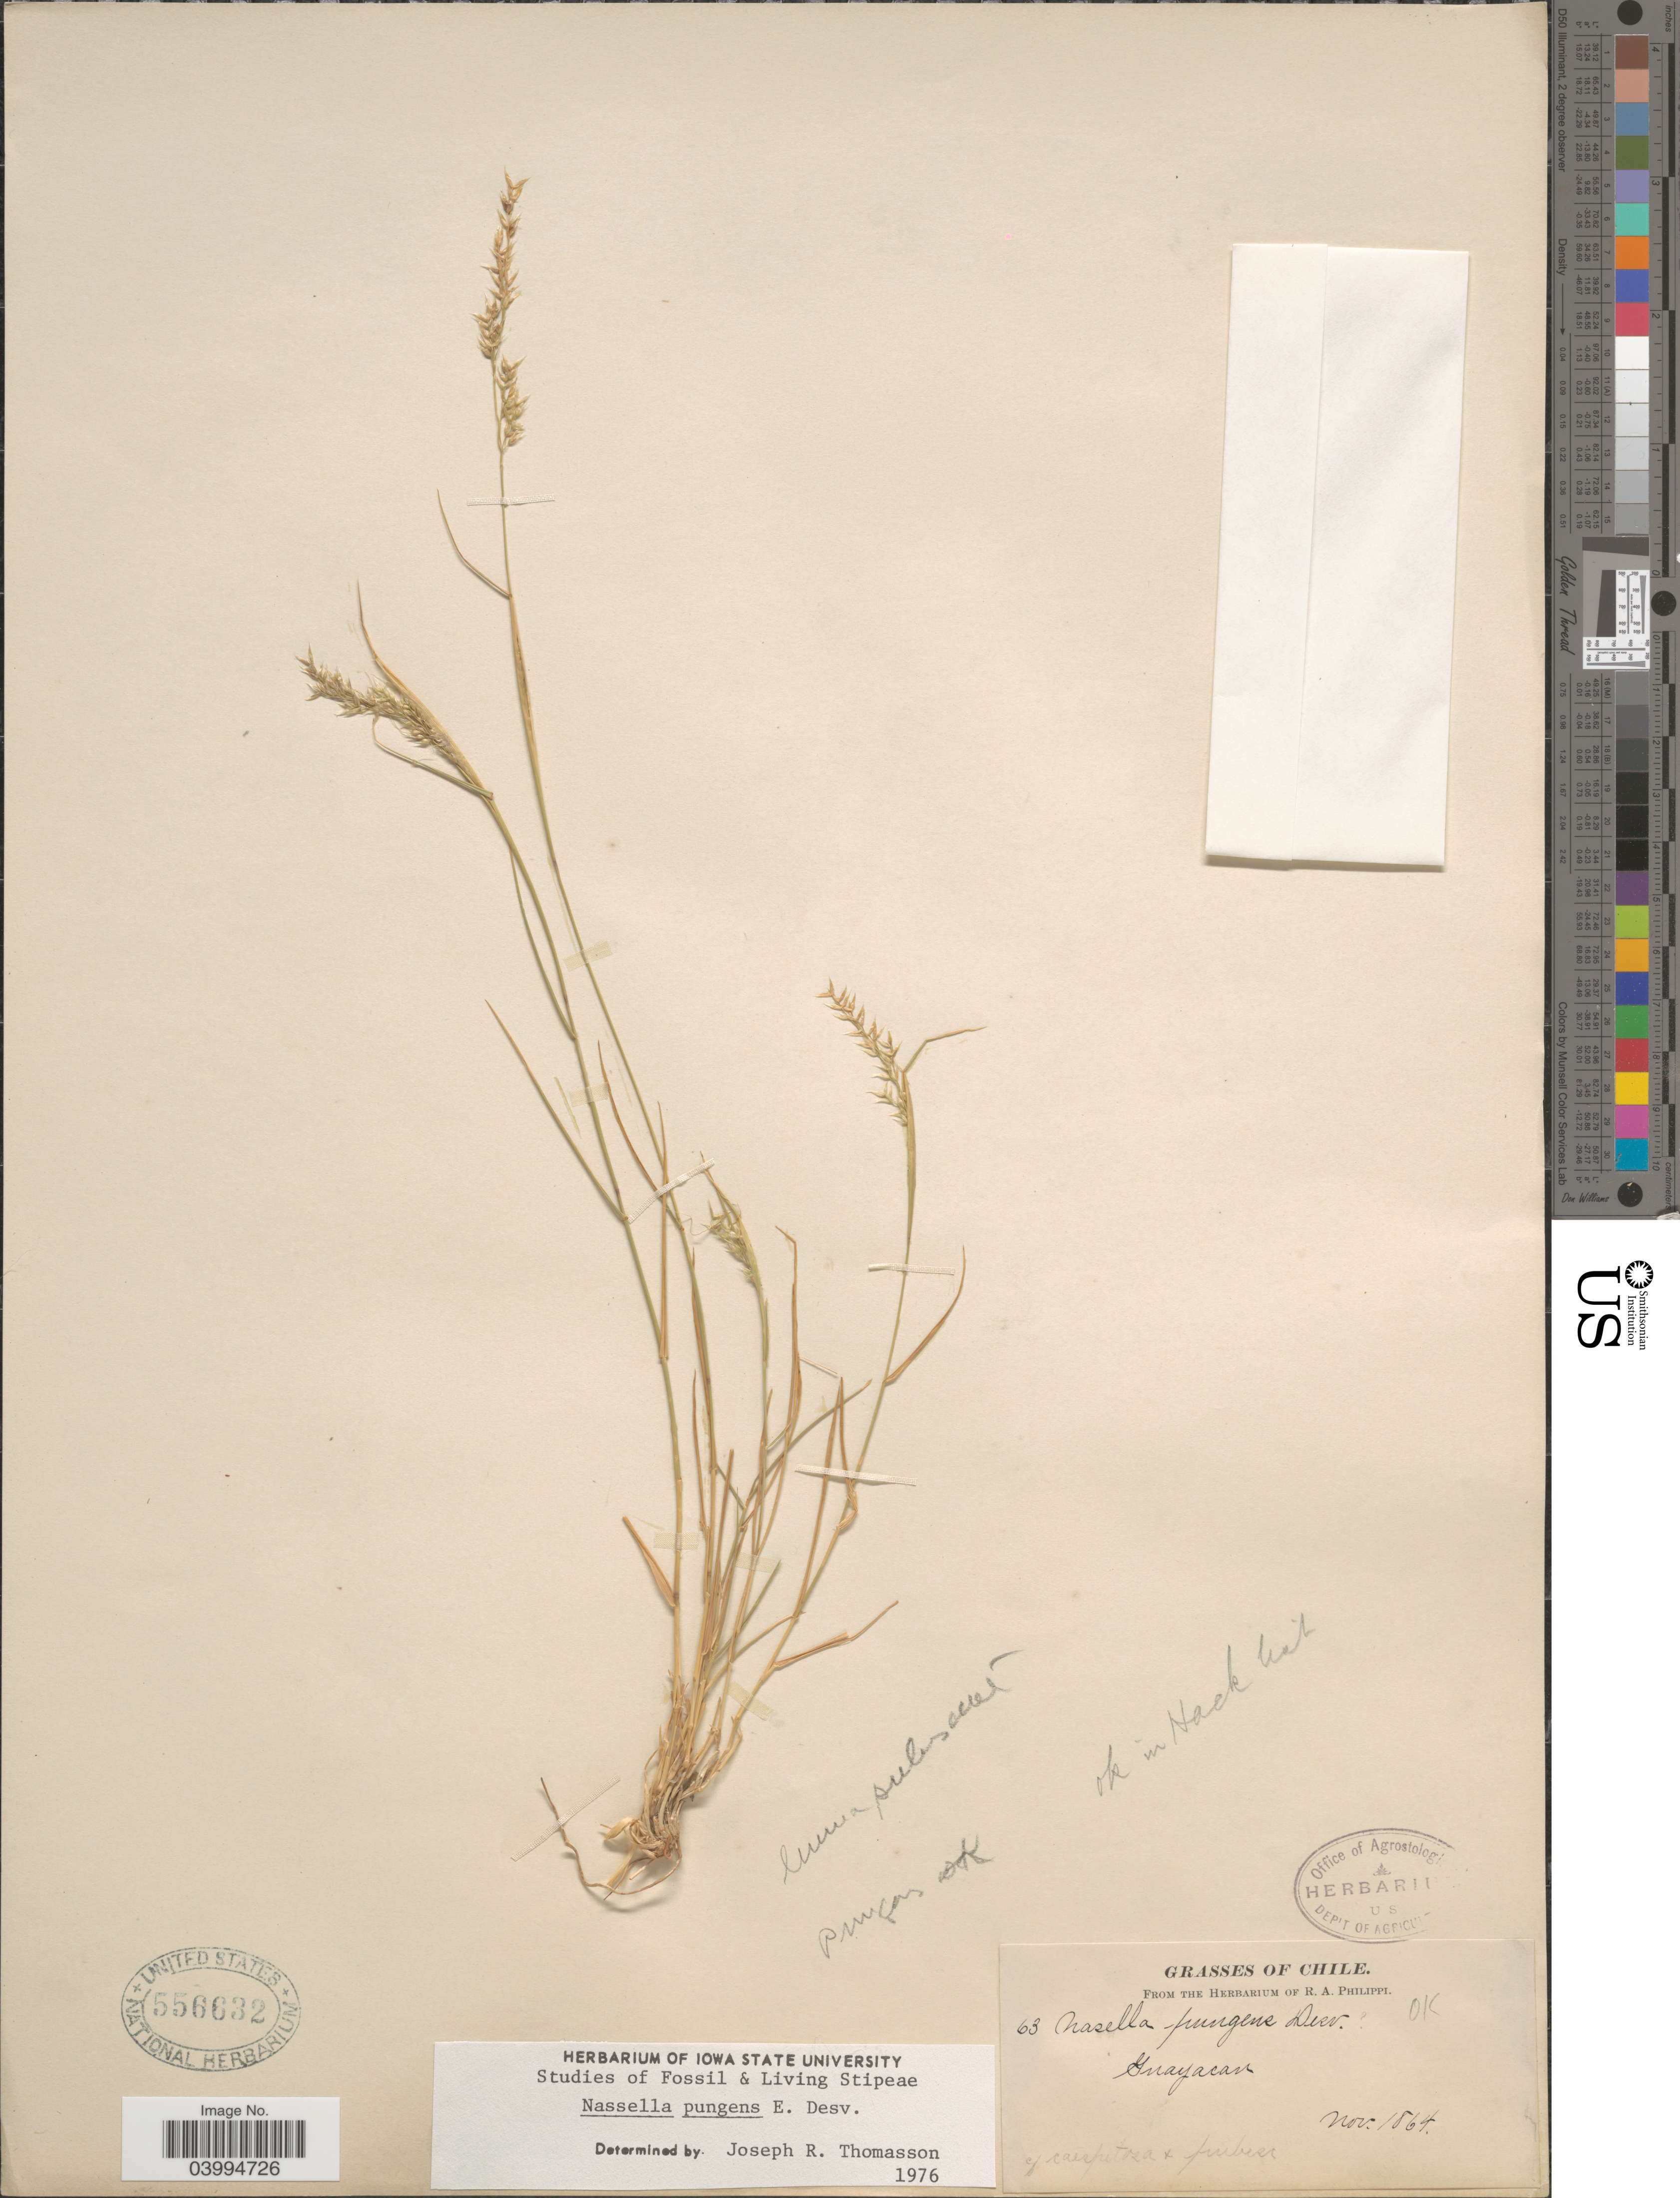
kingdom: Plantae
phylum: Tracheophyta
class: Liliopsida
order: Poales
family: Poaceae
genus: Nassella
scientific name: Nassella pungens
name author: É. Desv.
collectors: ex. herb. R.A. Philippi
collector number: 63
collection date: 1864-11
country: Chile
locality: Guayacan.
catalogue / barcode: US 556632